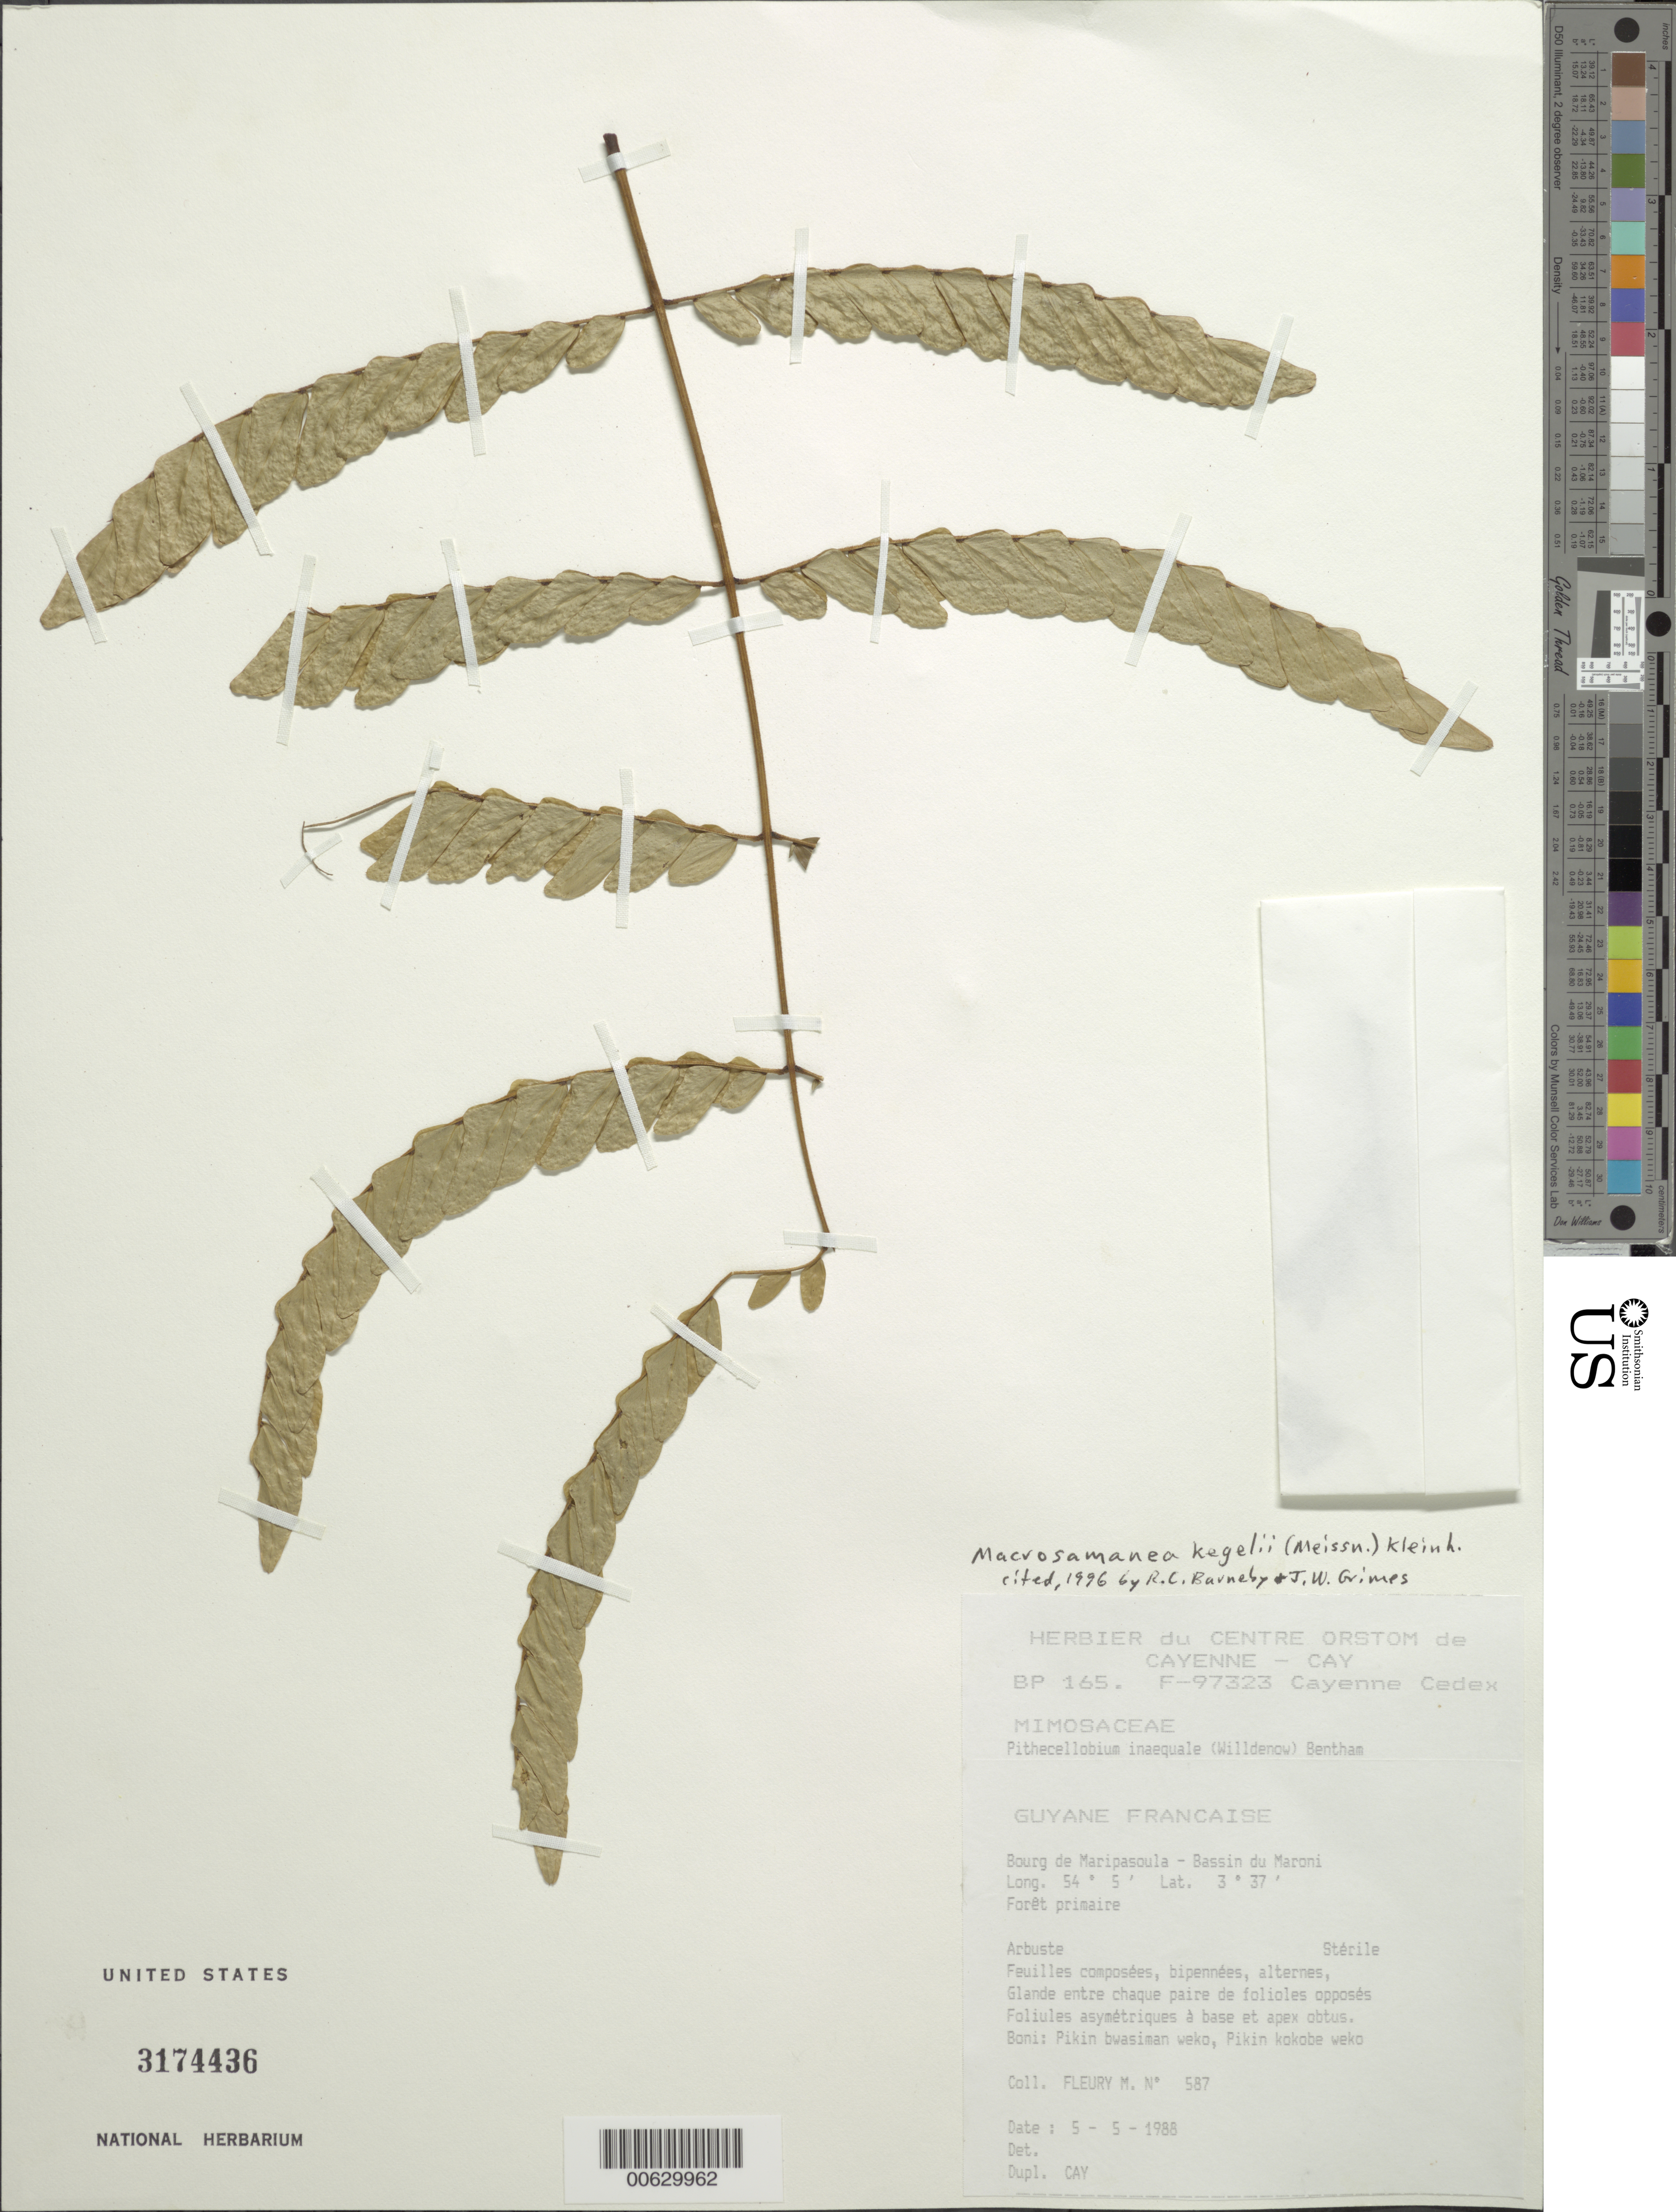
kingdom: Plantae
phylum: Tracheophyta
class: Magnoliopsida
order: Fabales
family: Fabaceae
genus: Macrosamanea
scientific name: Macrosamanea kegelii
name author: (Meisn.) Kleinhoonte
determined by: Barneby, R. C.; Grimes, J. W.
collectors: M. Fleury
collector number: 587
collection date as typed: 5-May-88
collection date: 1988-05-05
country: French Guiana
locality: Bourg de Maripasoula - Bassin du Maroni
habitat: Primary forest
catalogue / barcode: US 3174436